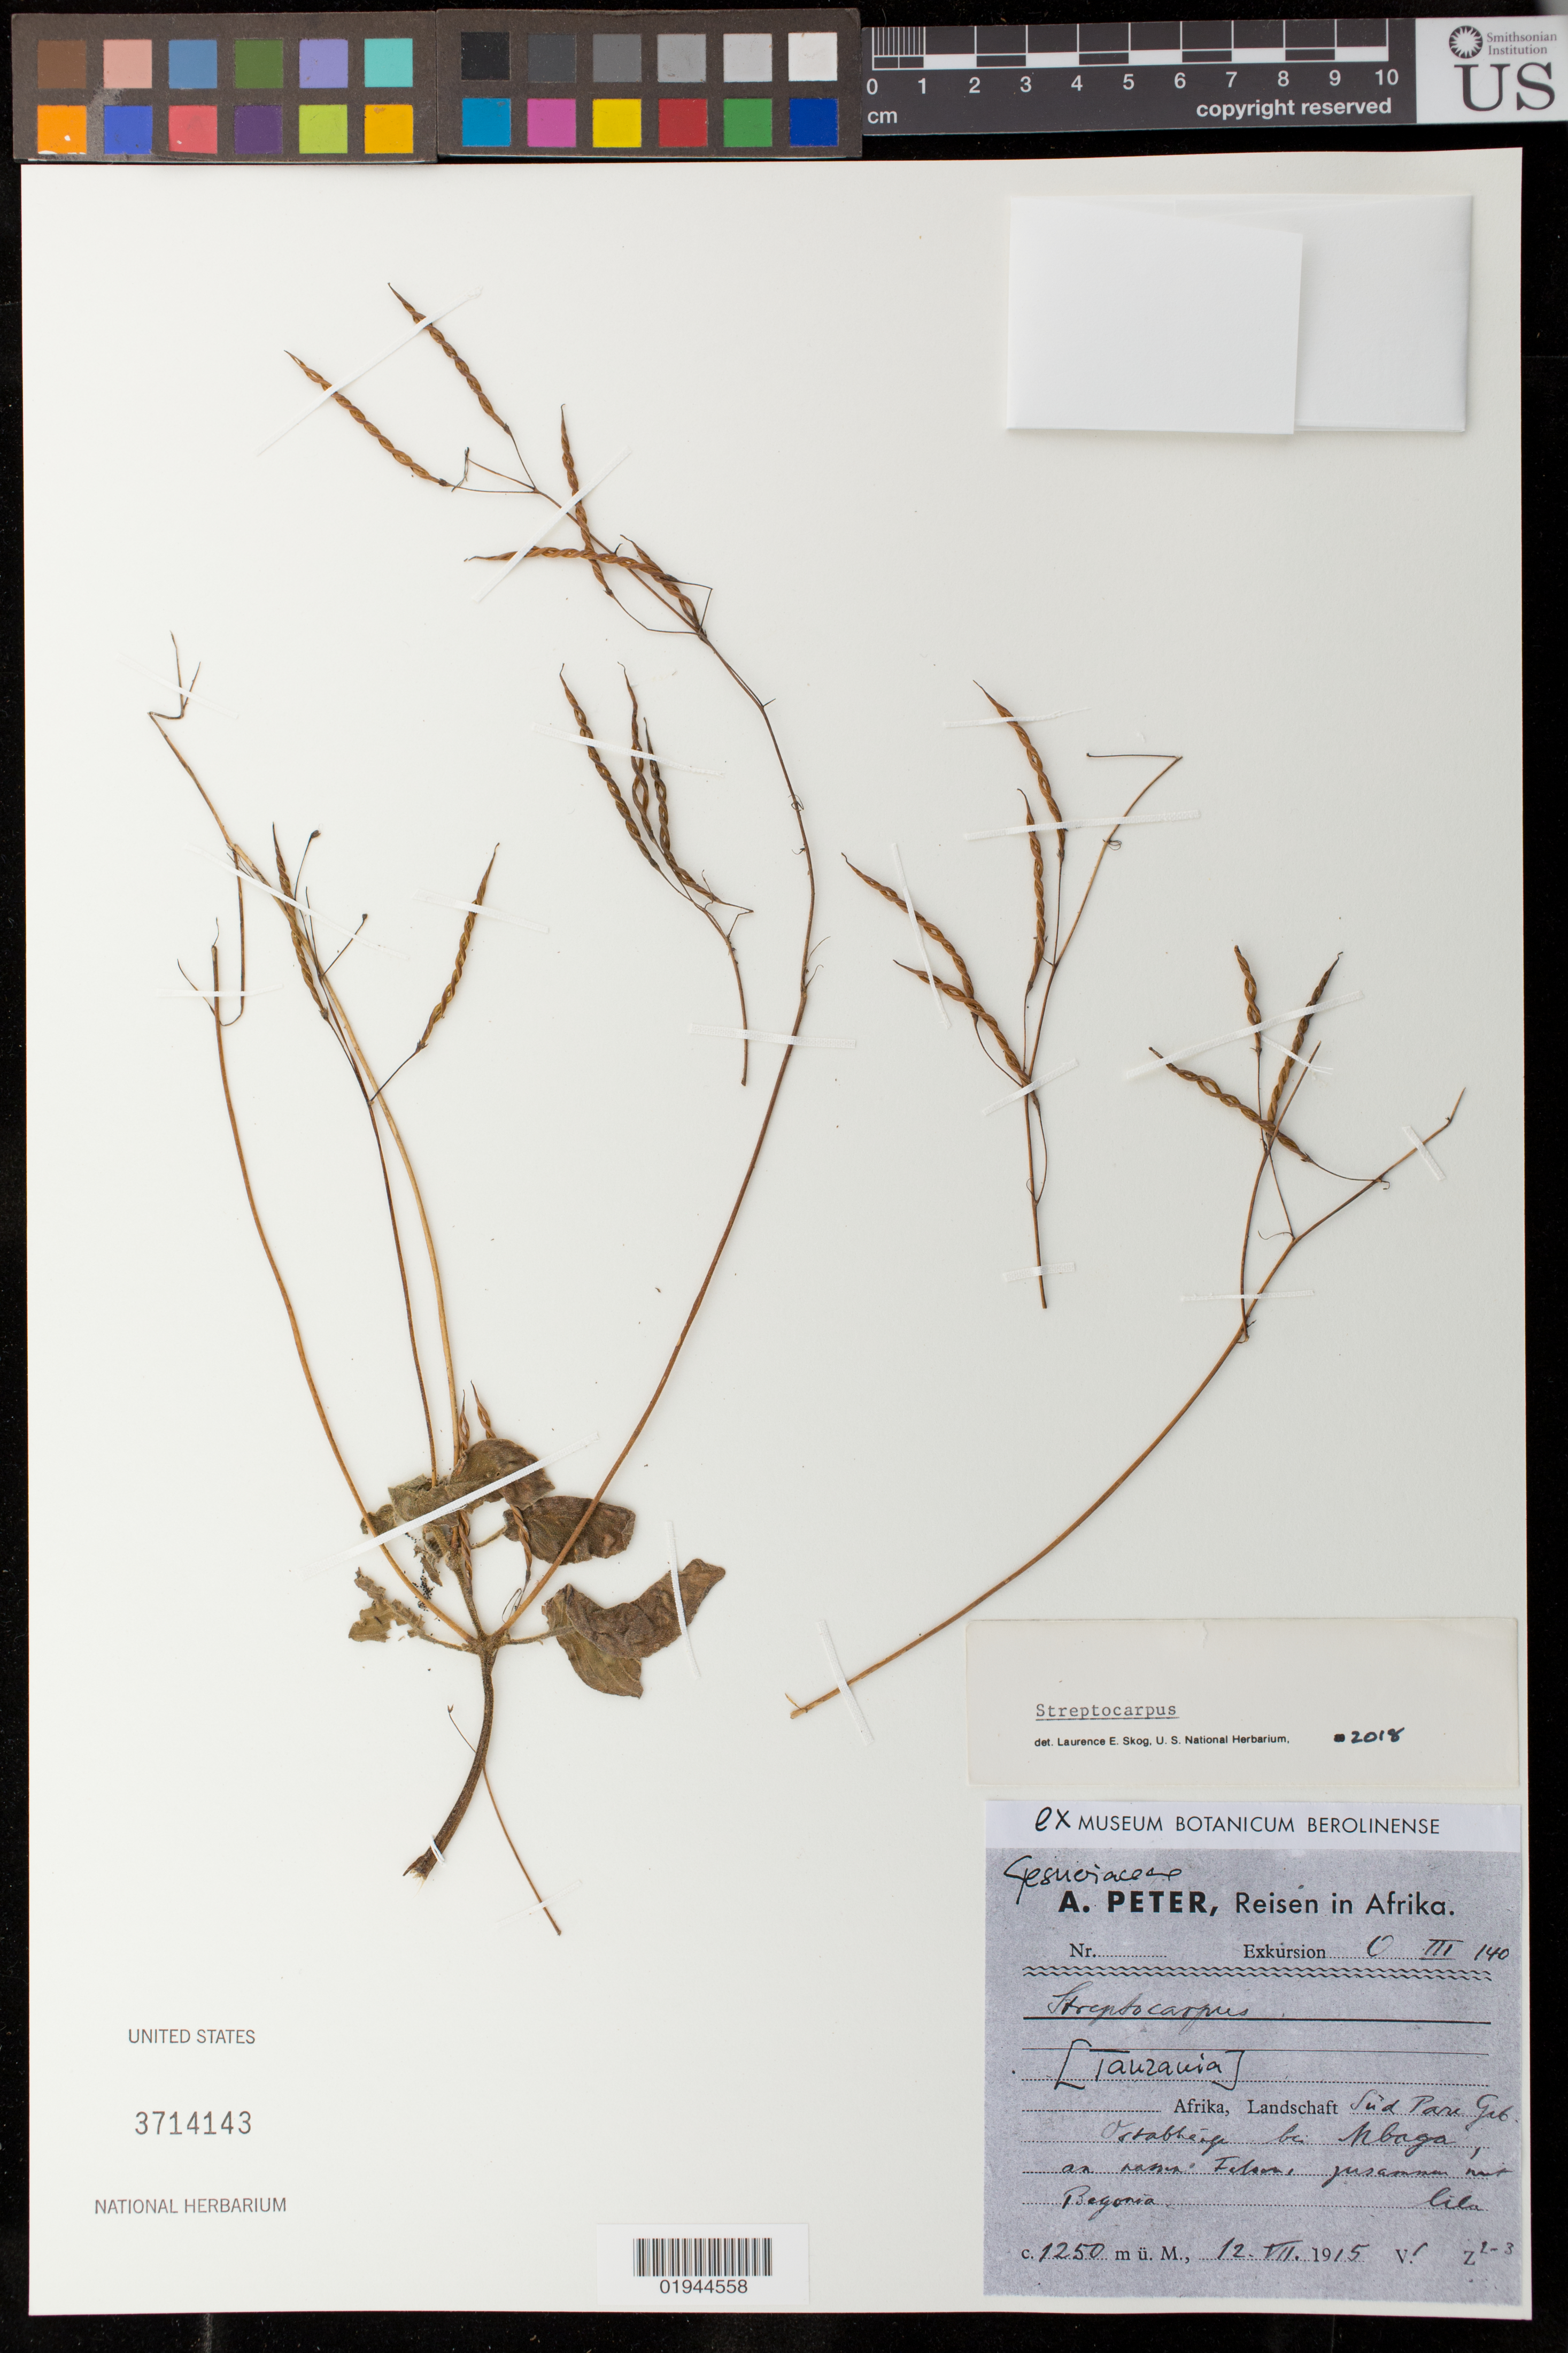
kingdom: Plantae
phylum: Tracheophyta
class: Magnoliopsida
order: Lamiales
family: Gesneriaceae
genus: Streptocarpus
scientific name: Streptocarpus sp.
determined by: Skog, Laurence E.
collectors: A. Peter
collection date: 1915-07-12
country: Tanzania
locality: Landschaft: Sud Pare-Gebirge.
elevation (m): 1250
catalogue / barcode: US 3714143